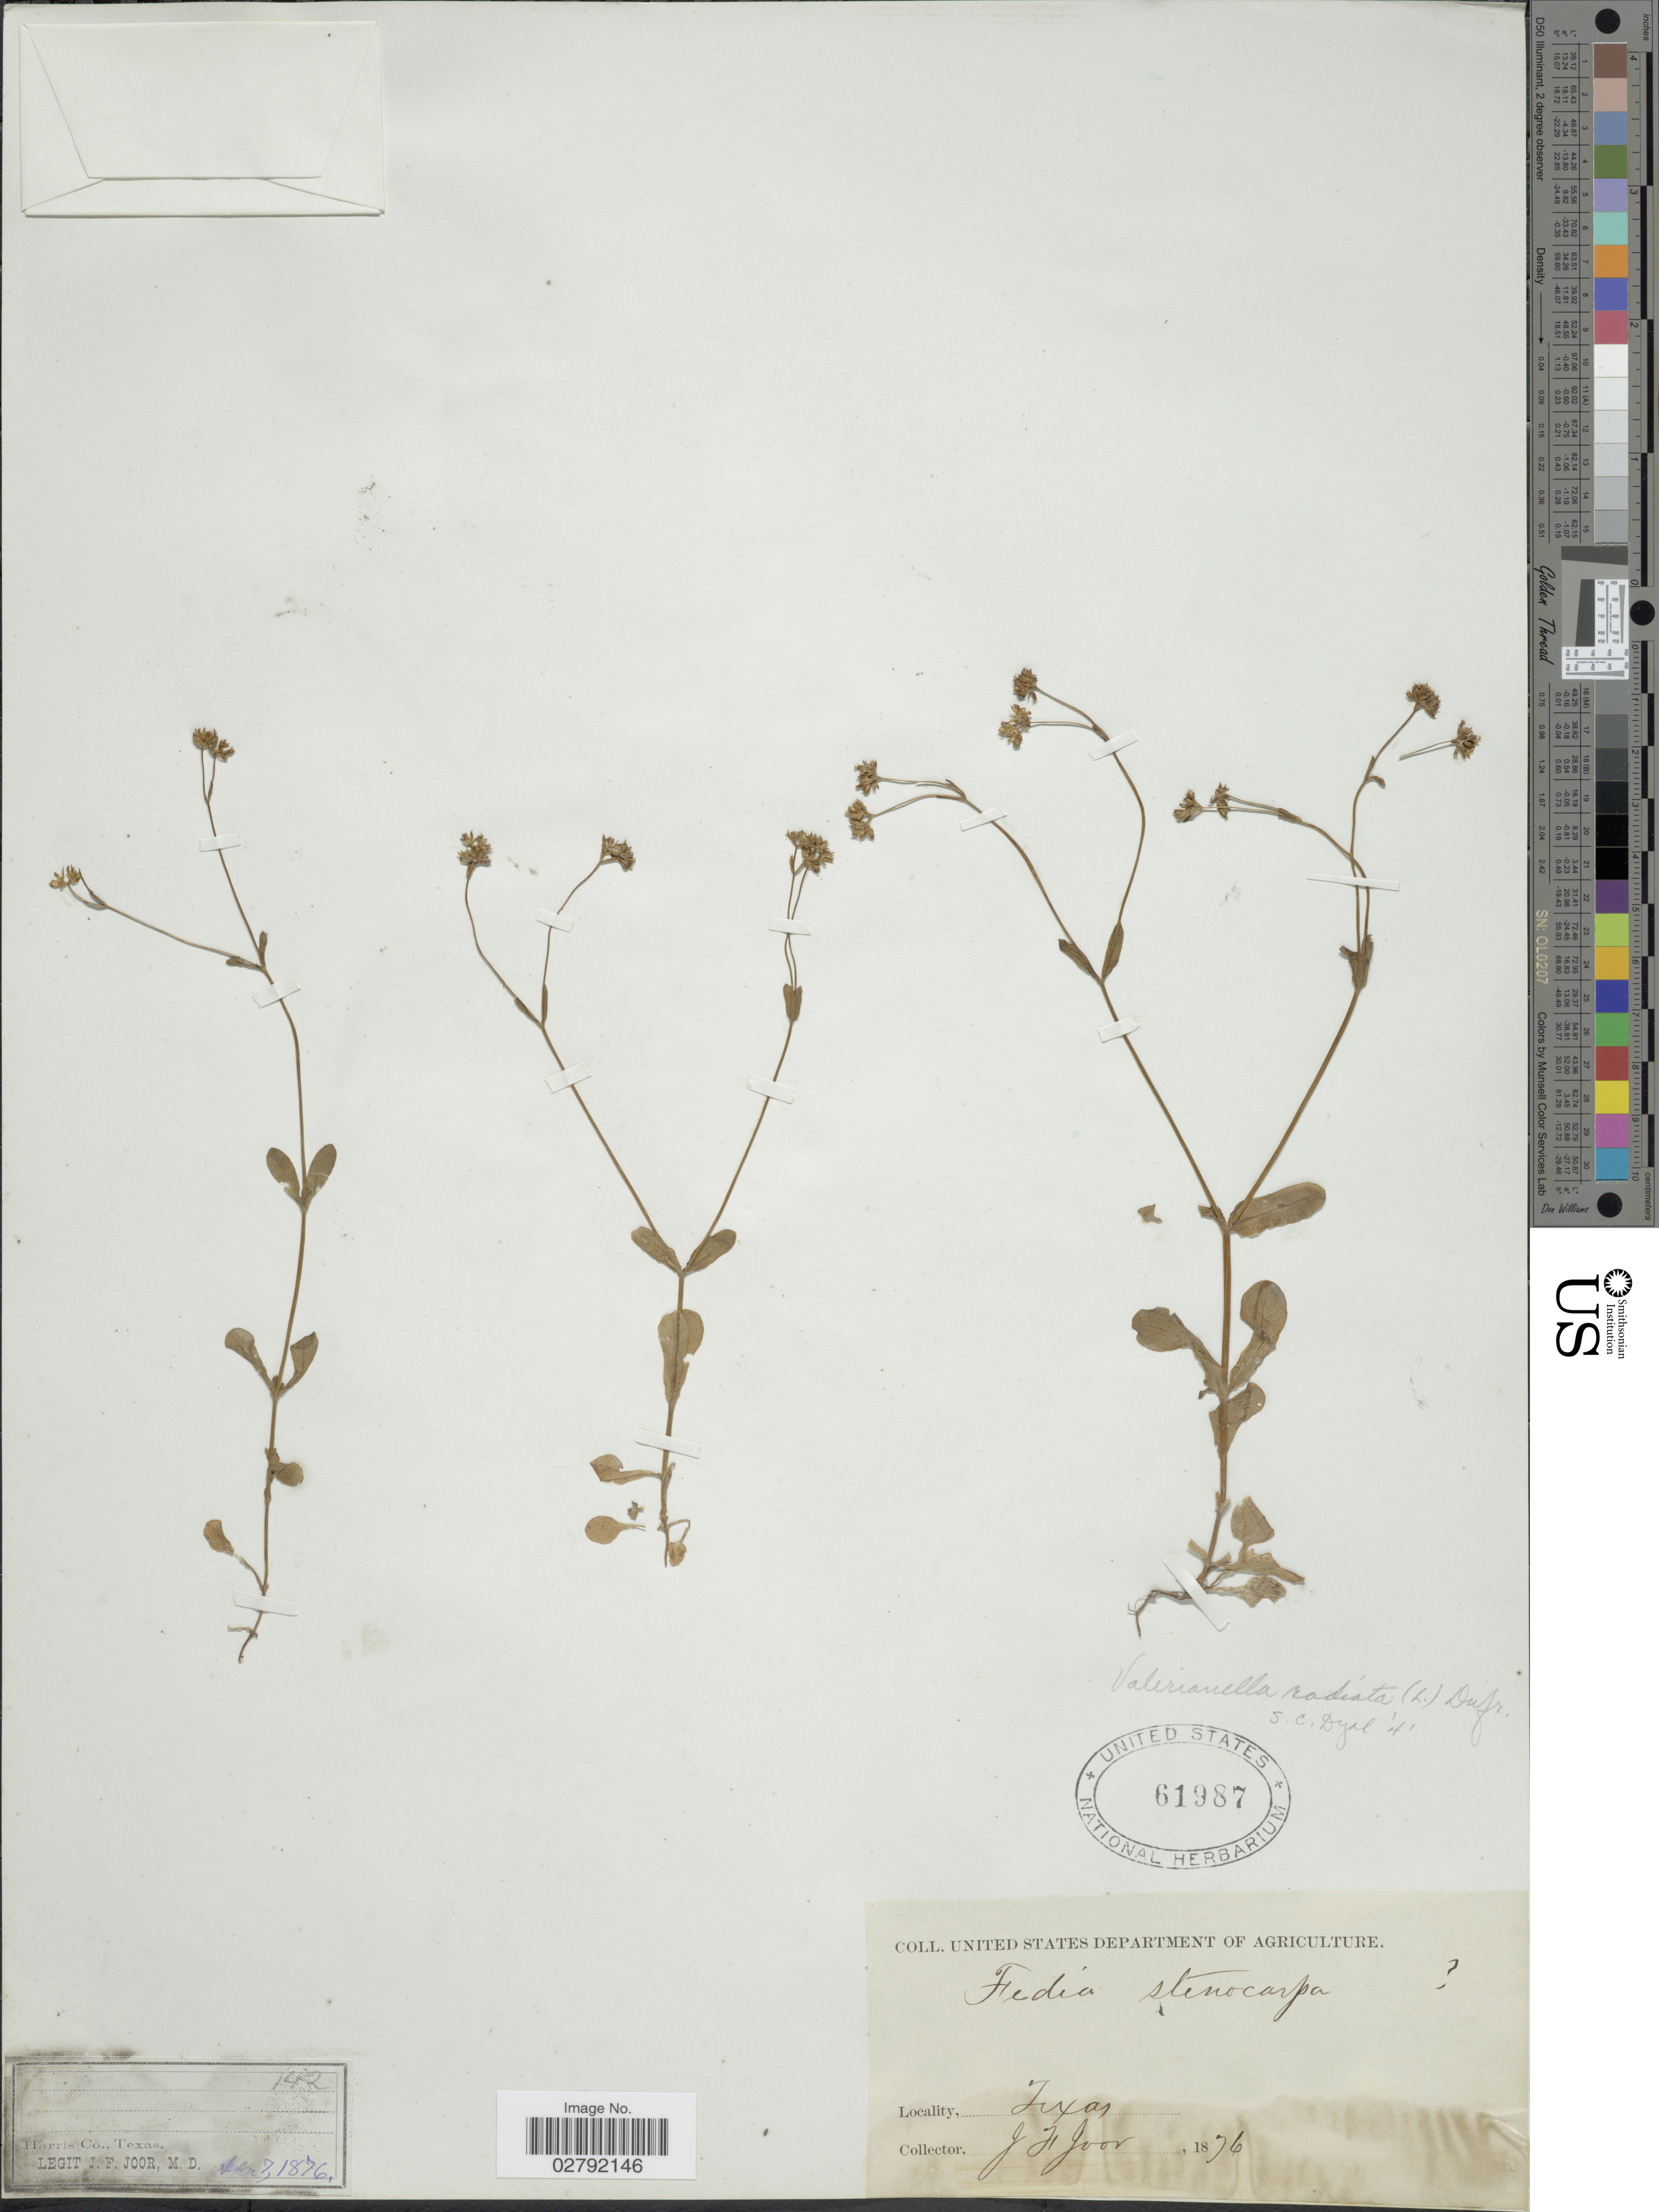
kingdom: Plantae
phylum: Tracheophyta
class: Magnoliopsida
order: Dipsacales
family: Caprifoliaceae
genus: Valerianella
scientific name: Valerianella radiata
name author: (L.) Dufr.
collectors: J. F. Joor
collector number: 142?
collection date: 1876-04-07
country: United States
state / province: Texas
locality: Harris Co.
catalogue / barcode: US 61987